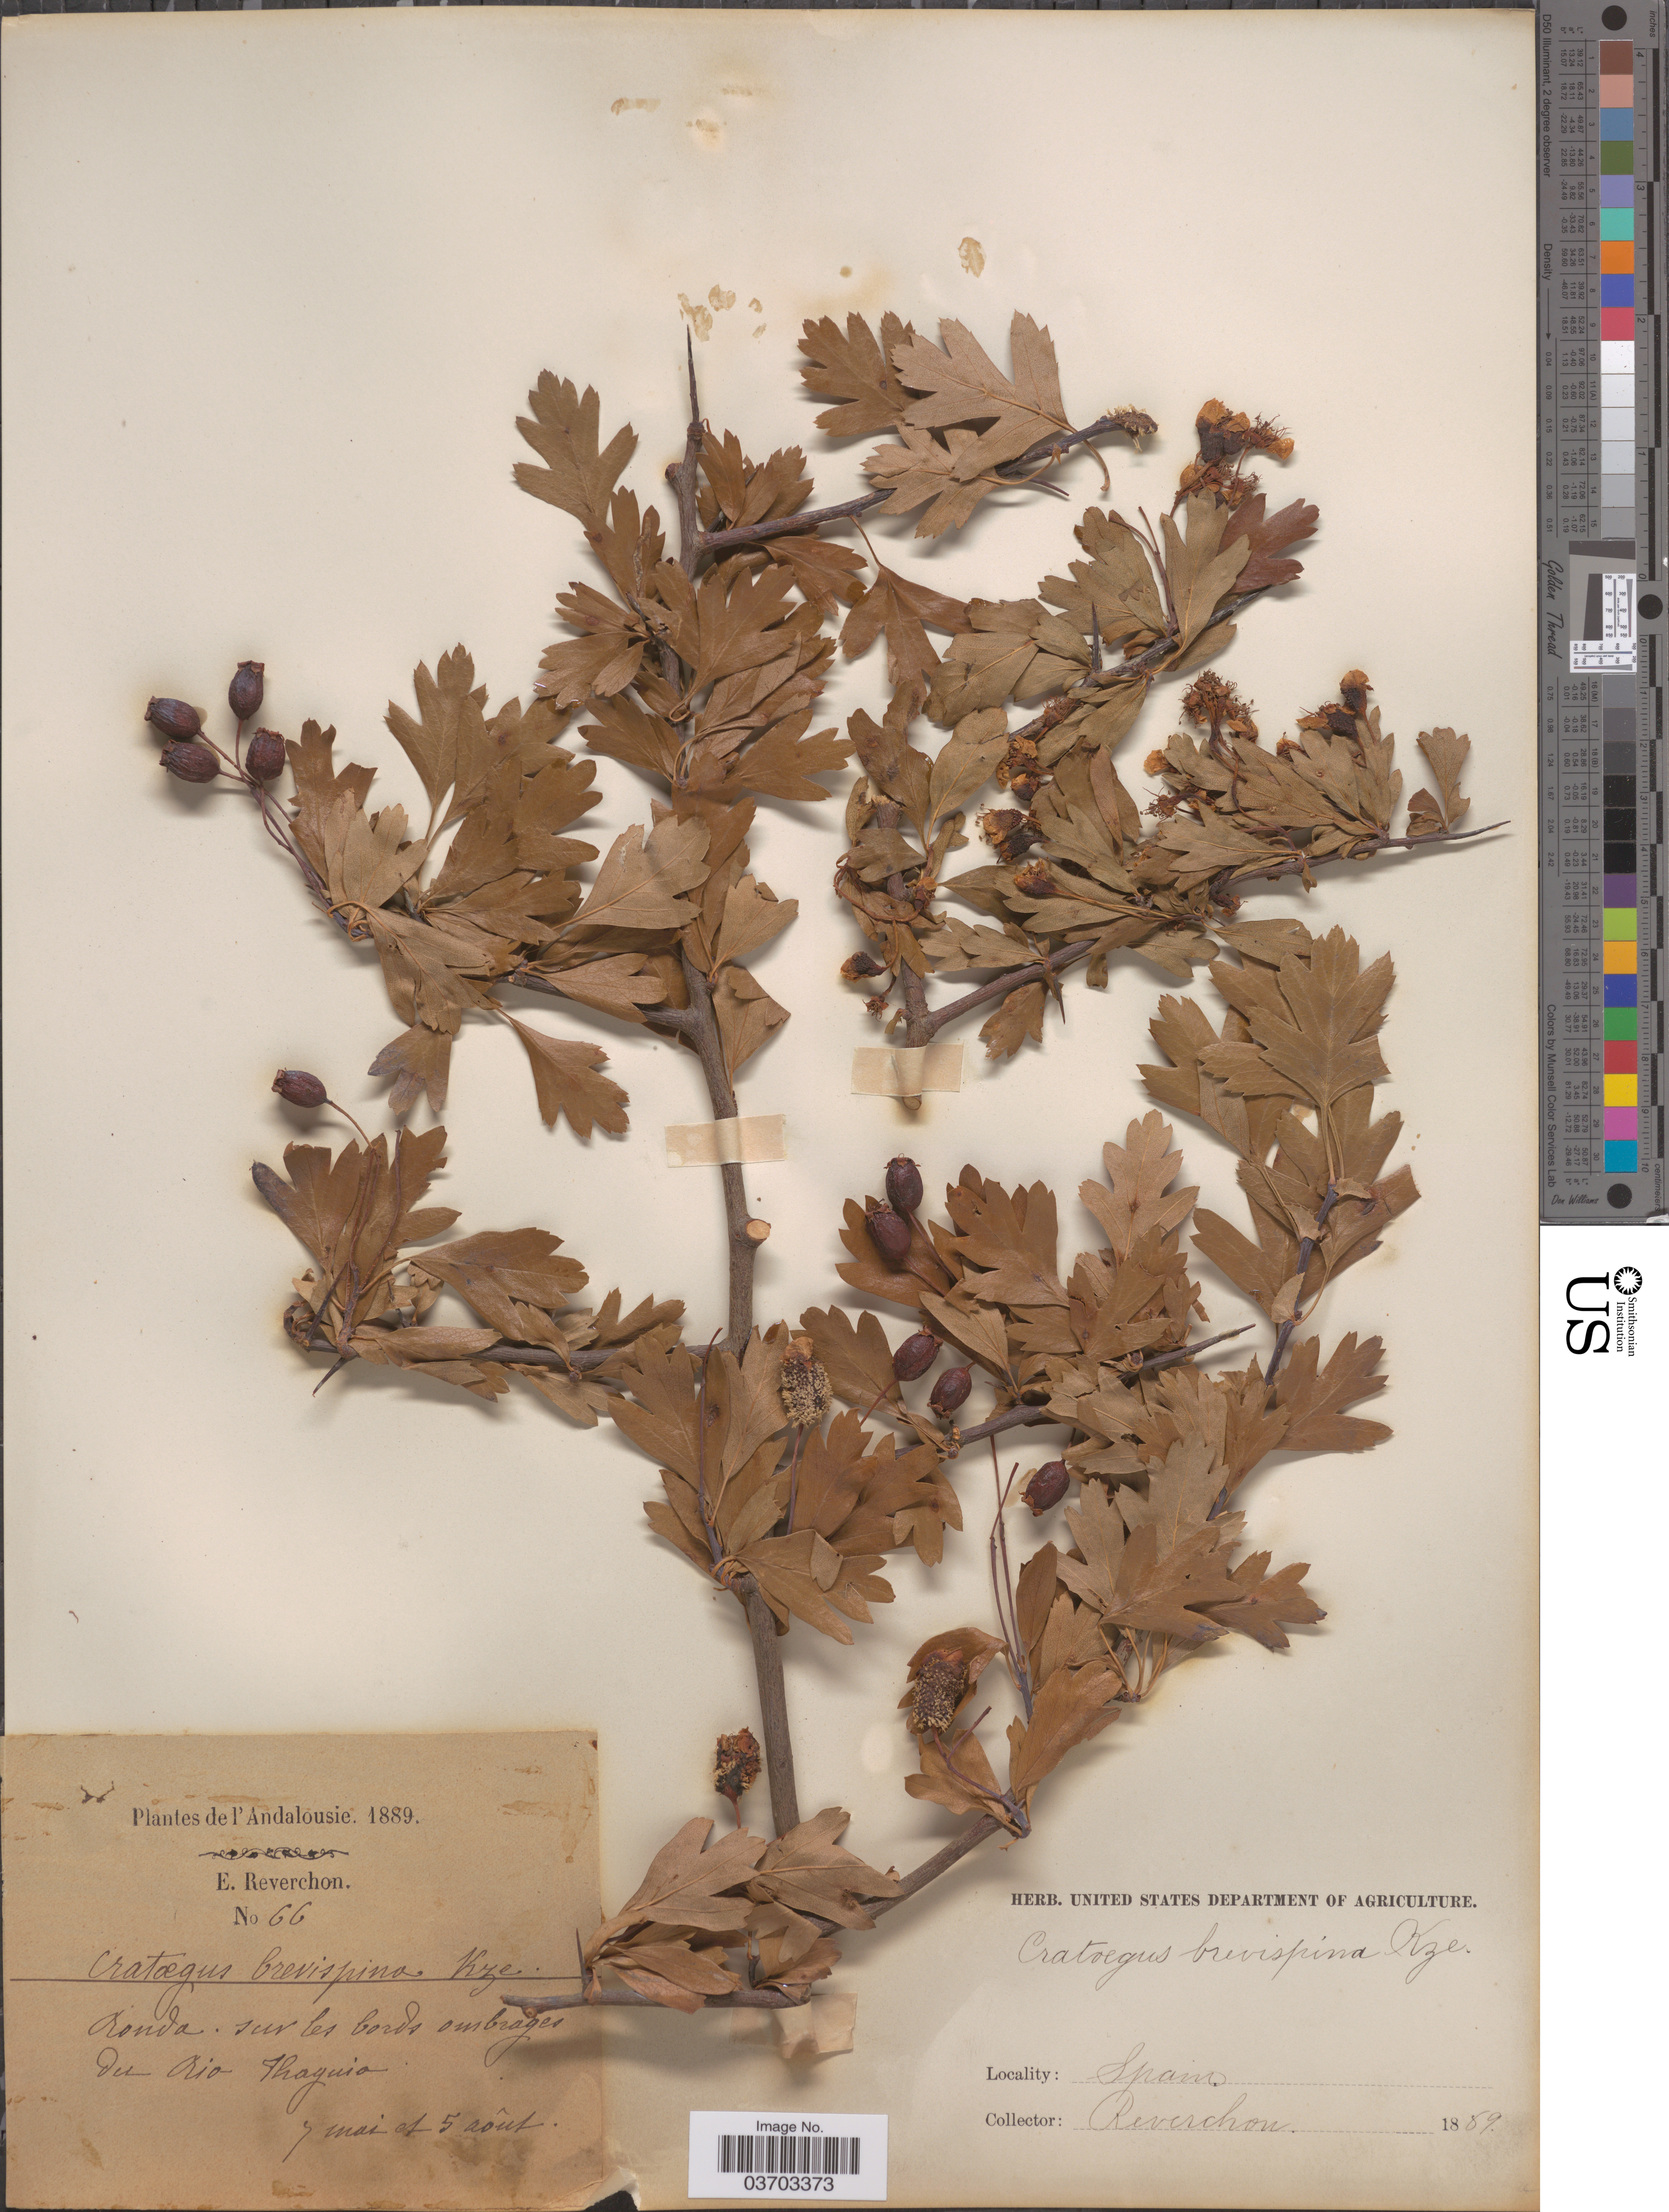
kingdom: Plantae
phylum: Tracheophyta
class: Magnoliopsida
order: Rosales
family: Rosaceae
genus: Crataegus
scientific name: Crataegus monogyna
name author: Lindin.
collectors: E. Reverchon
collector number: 66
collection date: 1889-05-07/1889-08-05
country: Spain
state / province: Andalucía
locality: Ronda, sur les bords ombrages du Rio Thaguio